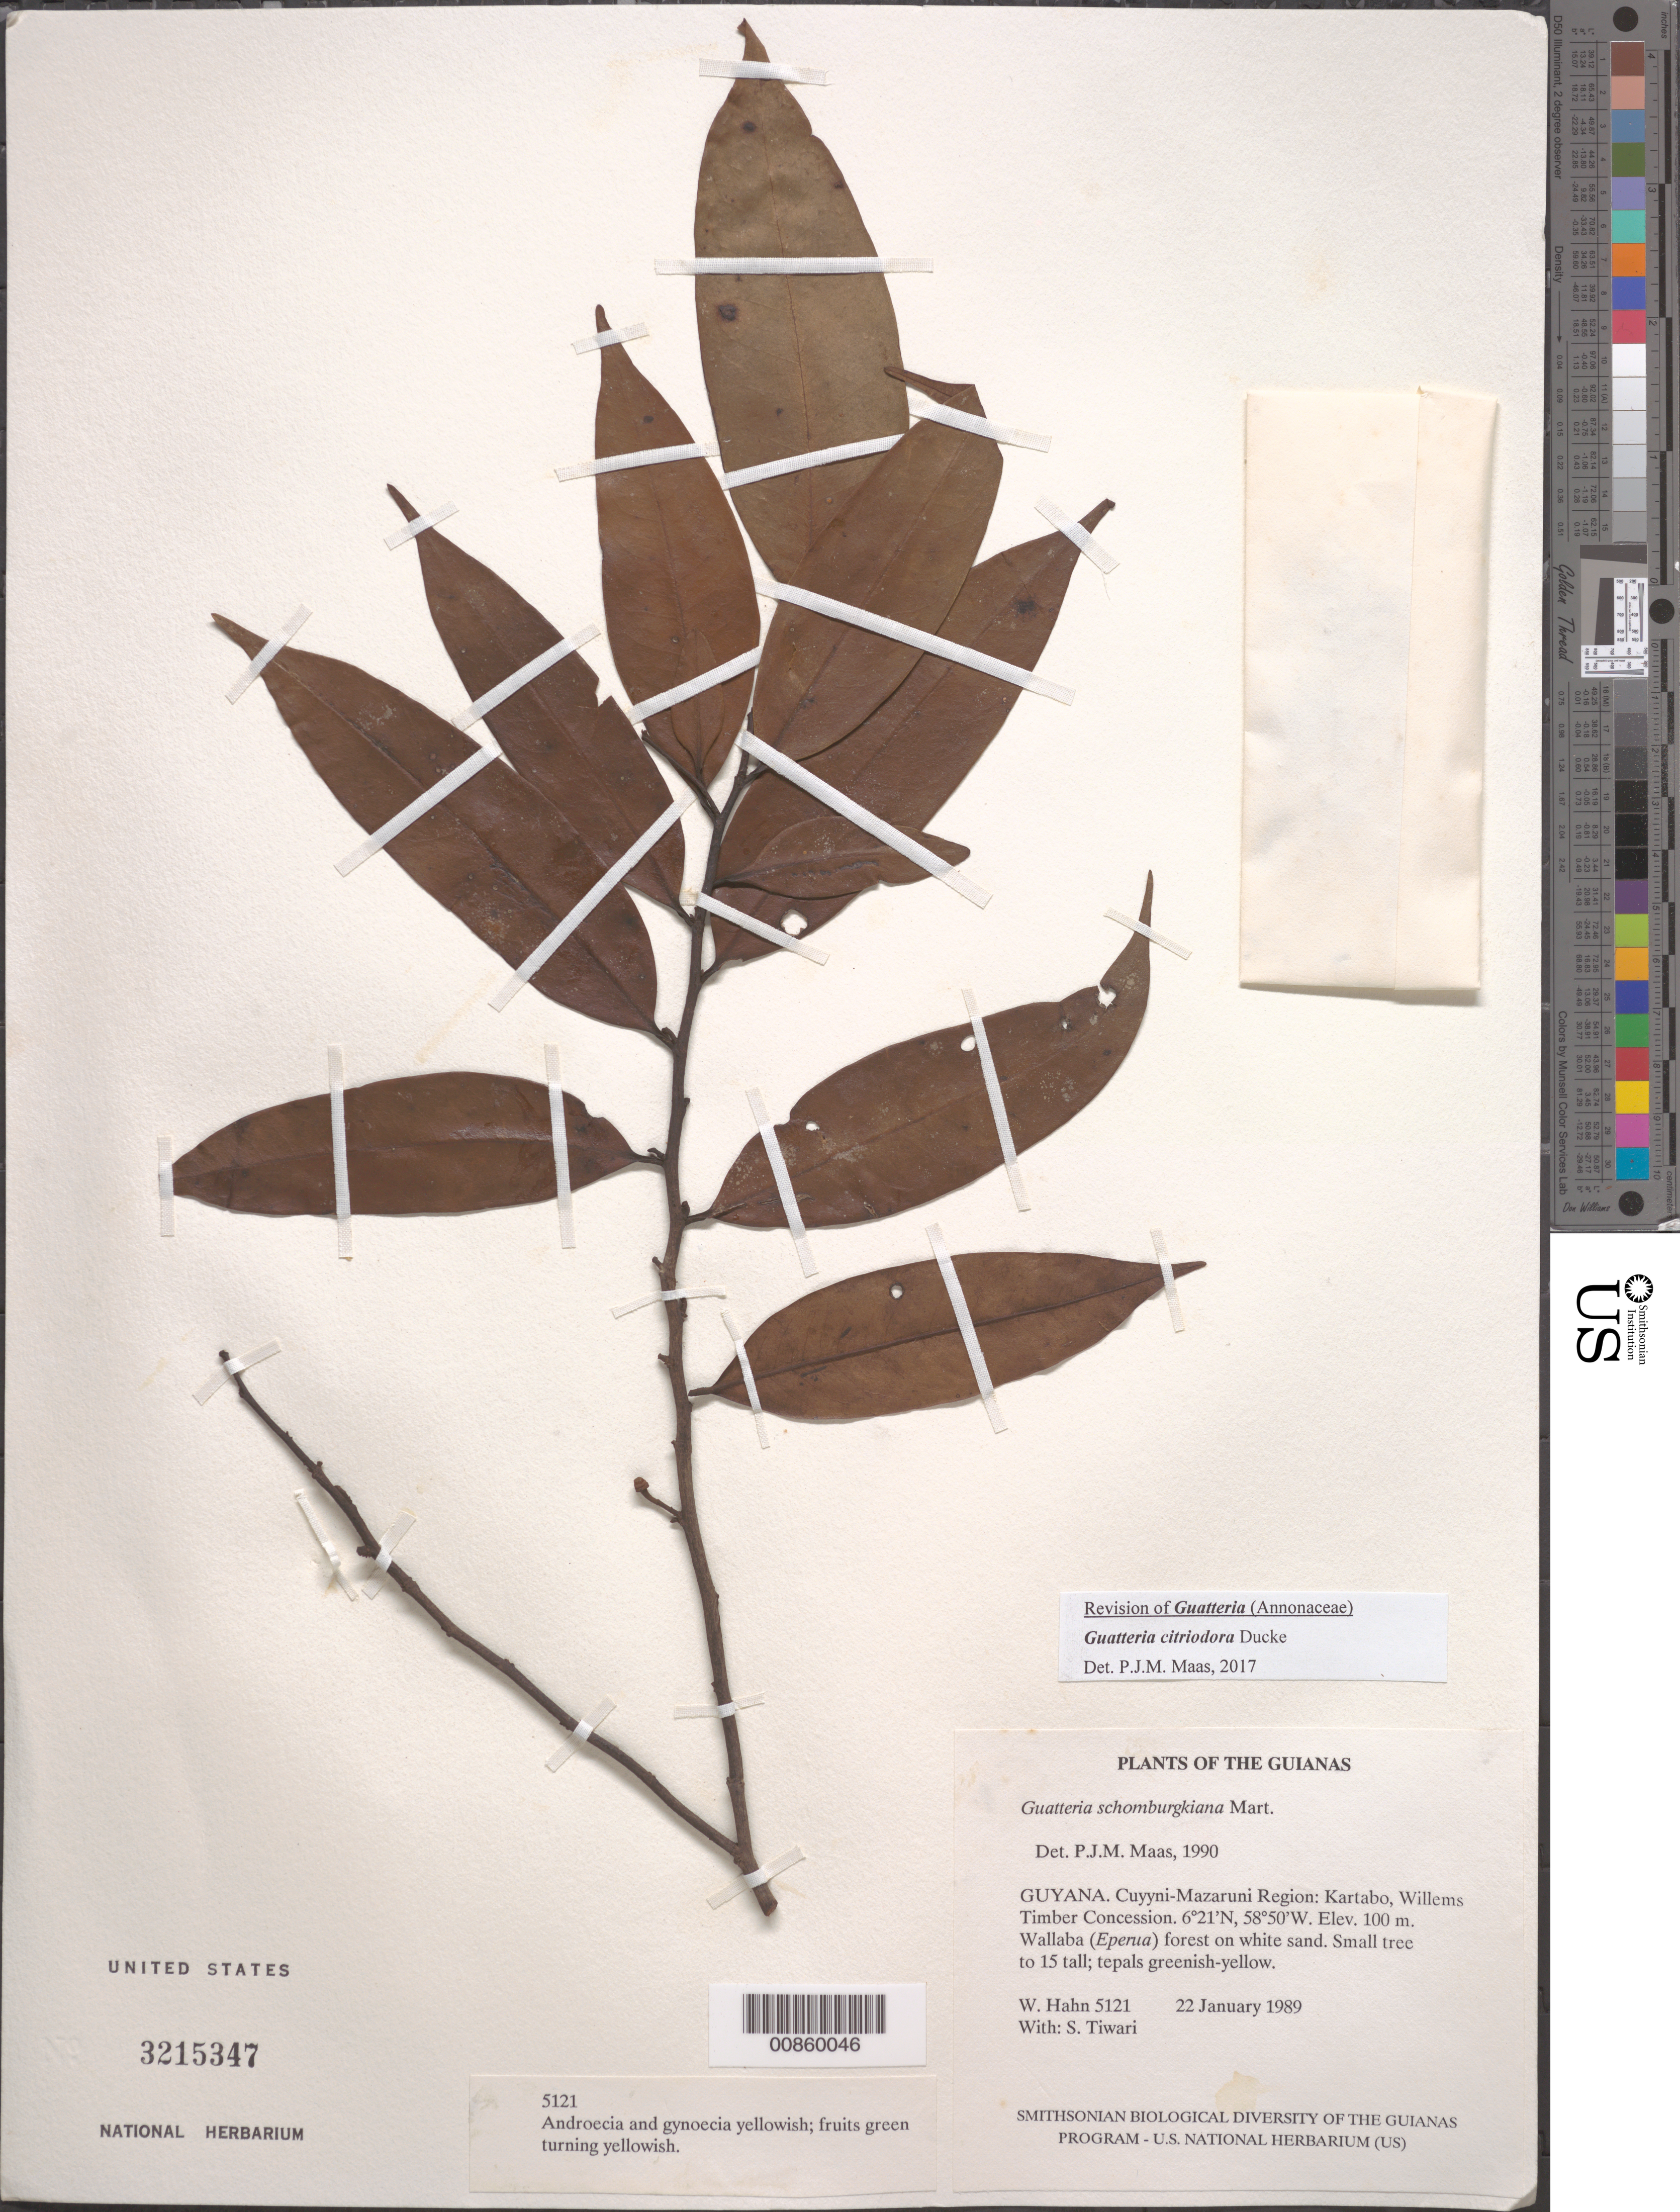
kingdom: Plantae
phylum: Tracheophyta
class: Magnoliopsida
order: Magnoliales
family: Annonaceae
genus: Guatteria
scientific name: Guatteria citriodora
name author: Ducke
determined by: Maas, Paul J.; Maas, H.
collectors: W. Hahn & S. Tiwari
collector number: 5121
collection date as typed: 22 January 1989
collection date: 1989-01-22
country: Guyana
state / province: Cuyuni-Mazaruni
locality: Kartabo, Willems Timber concession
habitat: Wallaba (Eperua) forest on white sand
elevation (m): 100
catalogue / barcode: US 3215347